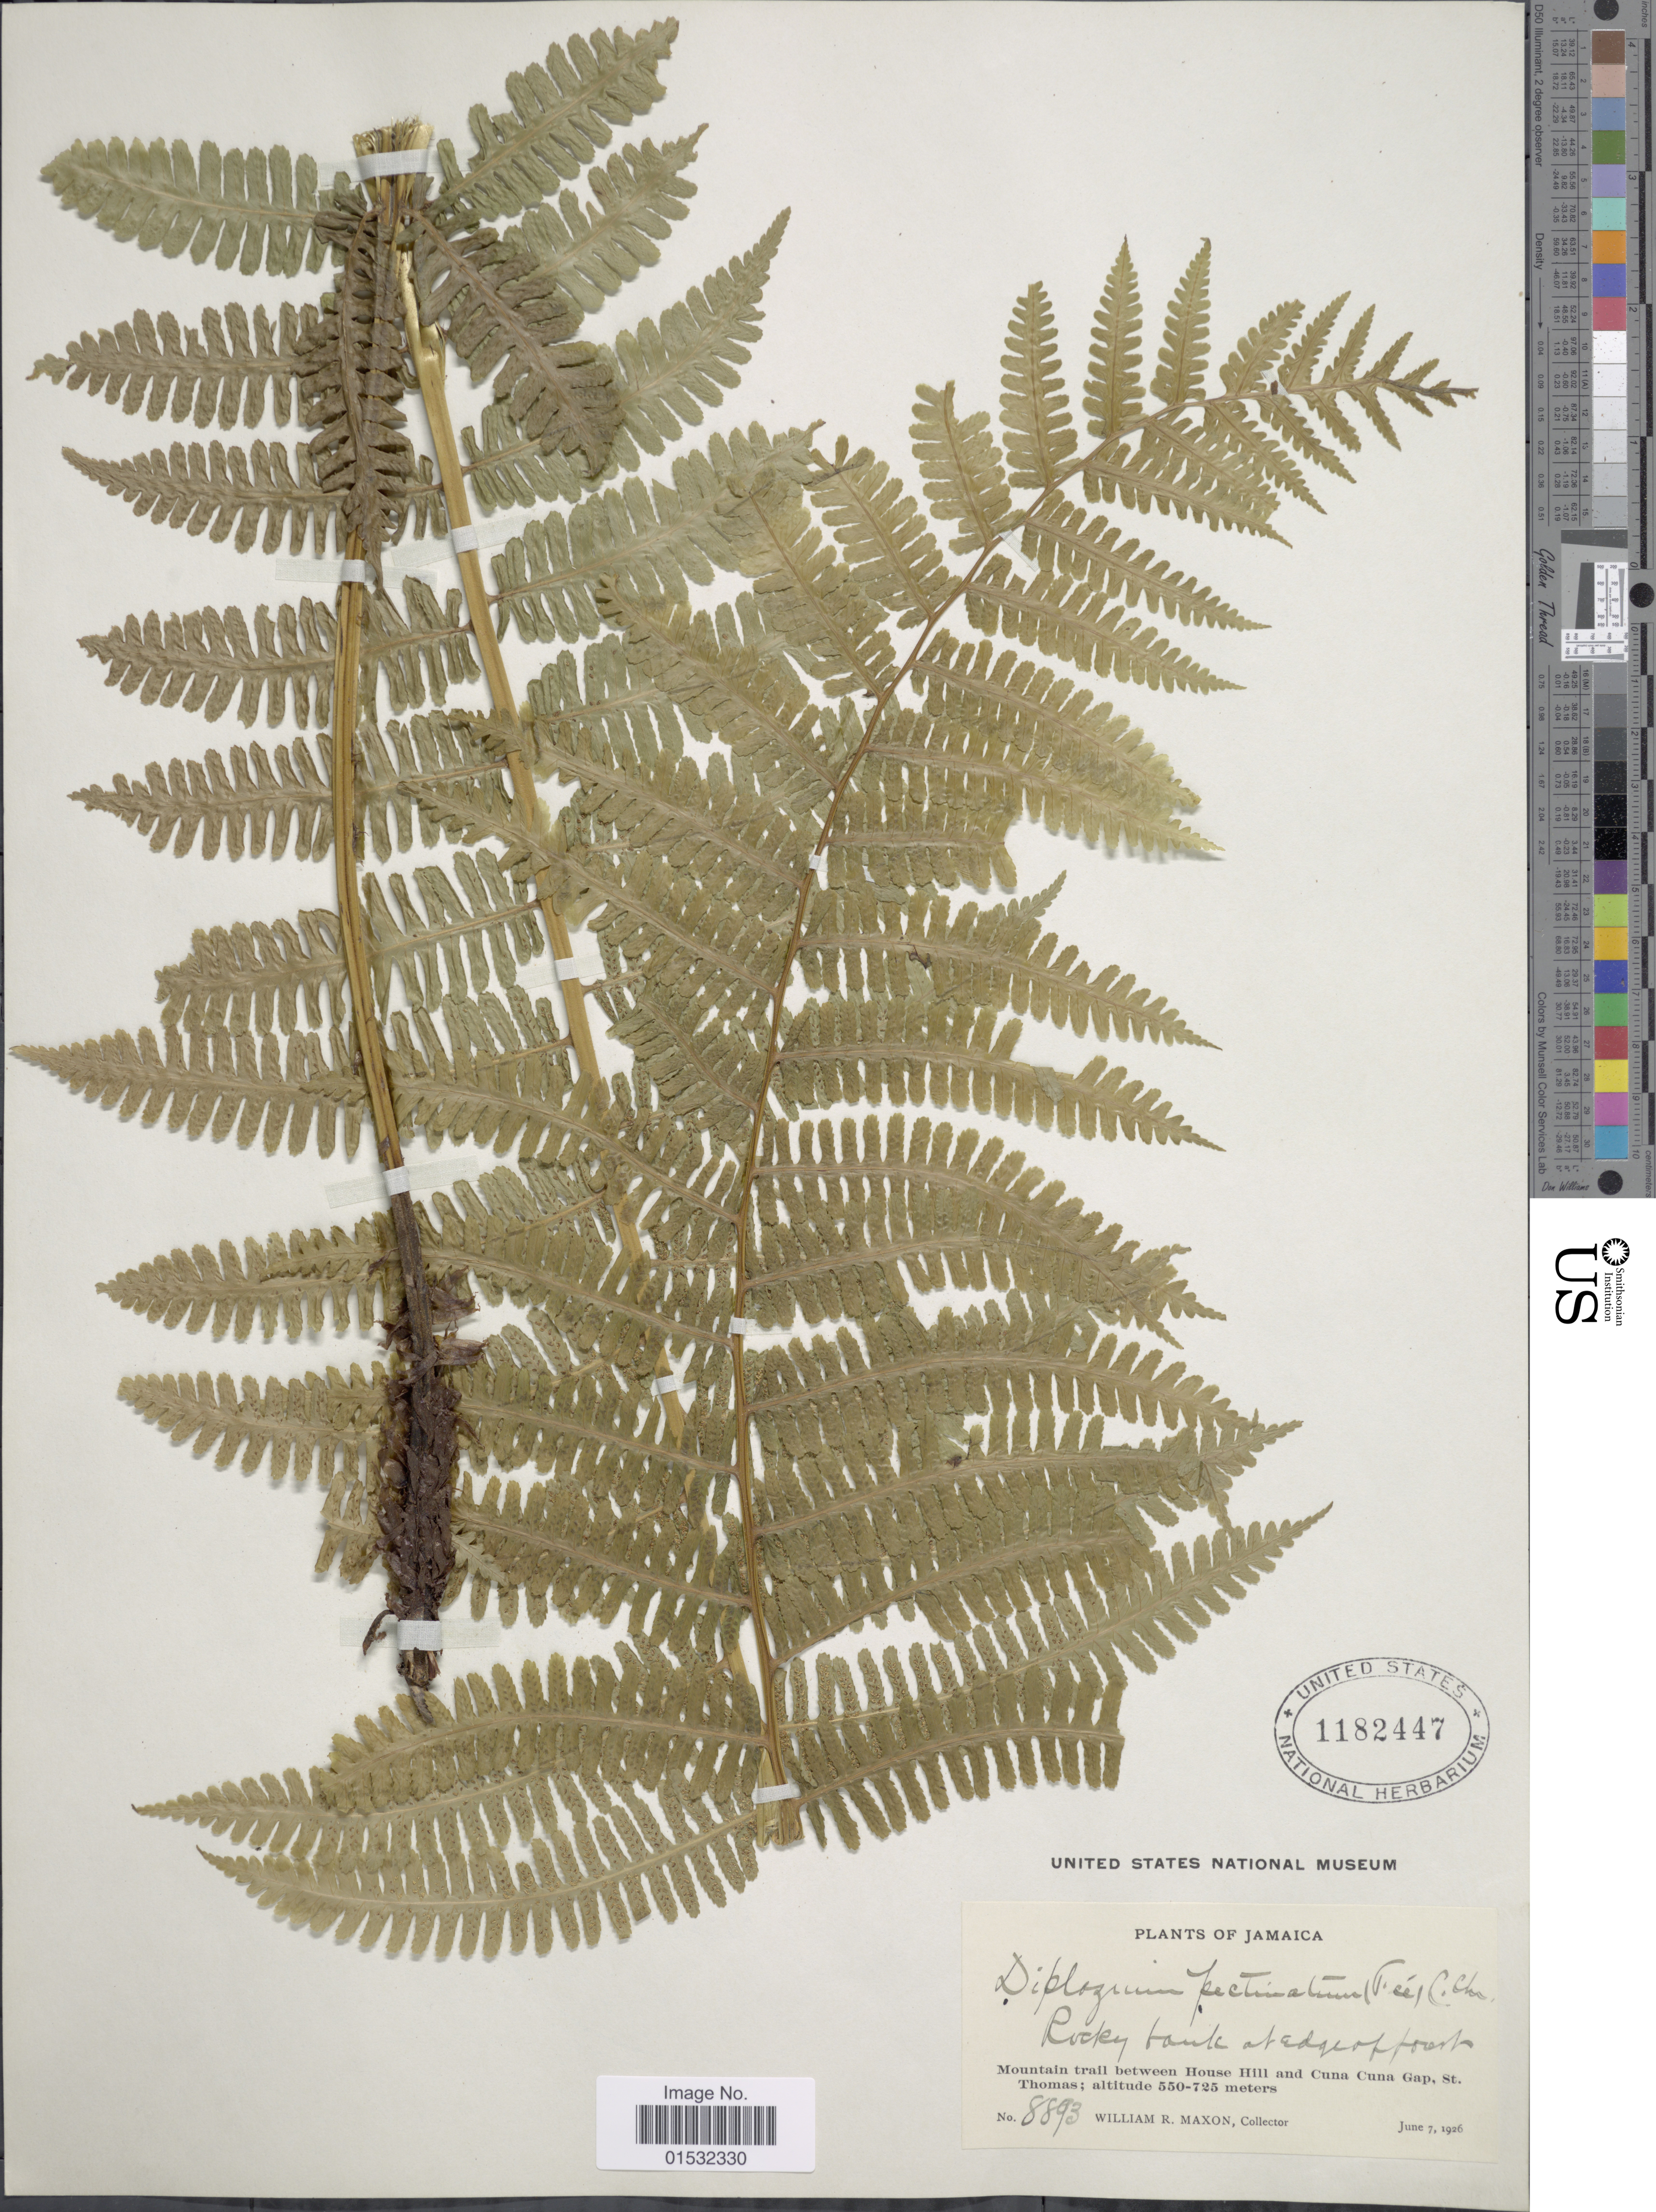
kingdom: Plantae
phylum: Tracheophyta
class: Polypodiopsida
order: Polypodiales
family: Athyriaceae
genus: Diplazium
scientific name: Diplazium pectinatum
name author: (Fée) C. Chr.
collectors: W. R. Maxon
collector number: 8893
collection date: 1926-06-07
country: Jamaica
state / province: Saint Thomas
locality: Mountain trail between House Hill and Cuna Cuna Gap, St. Thomas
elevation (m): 550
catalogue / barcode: US 1182447